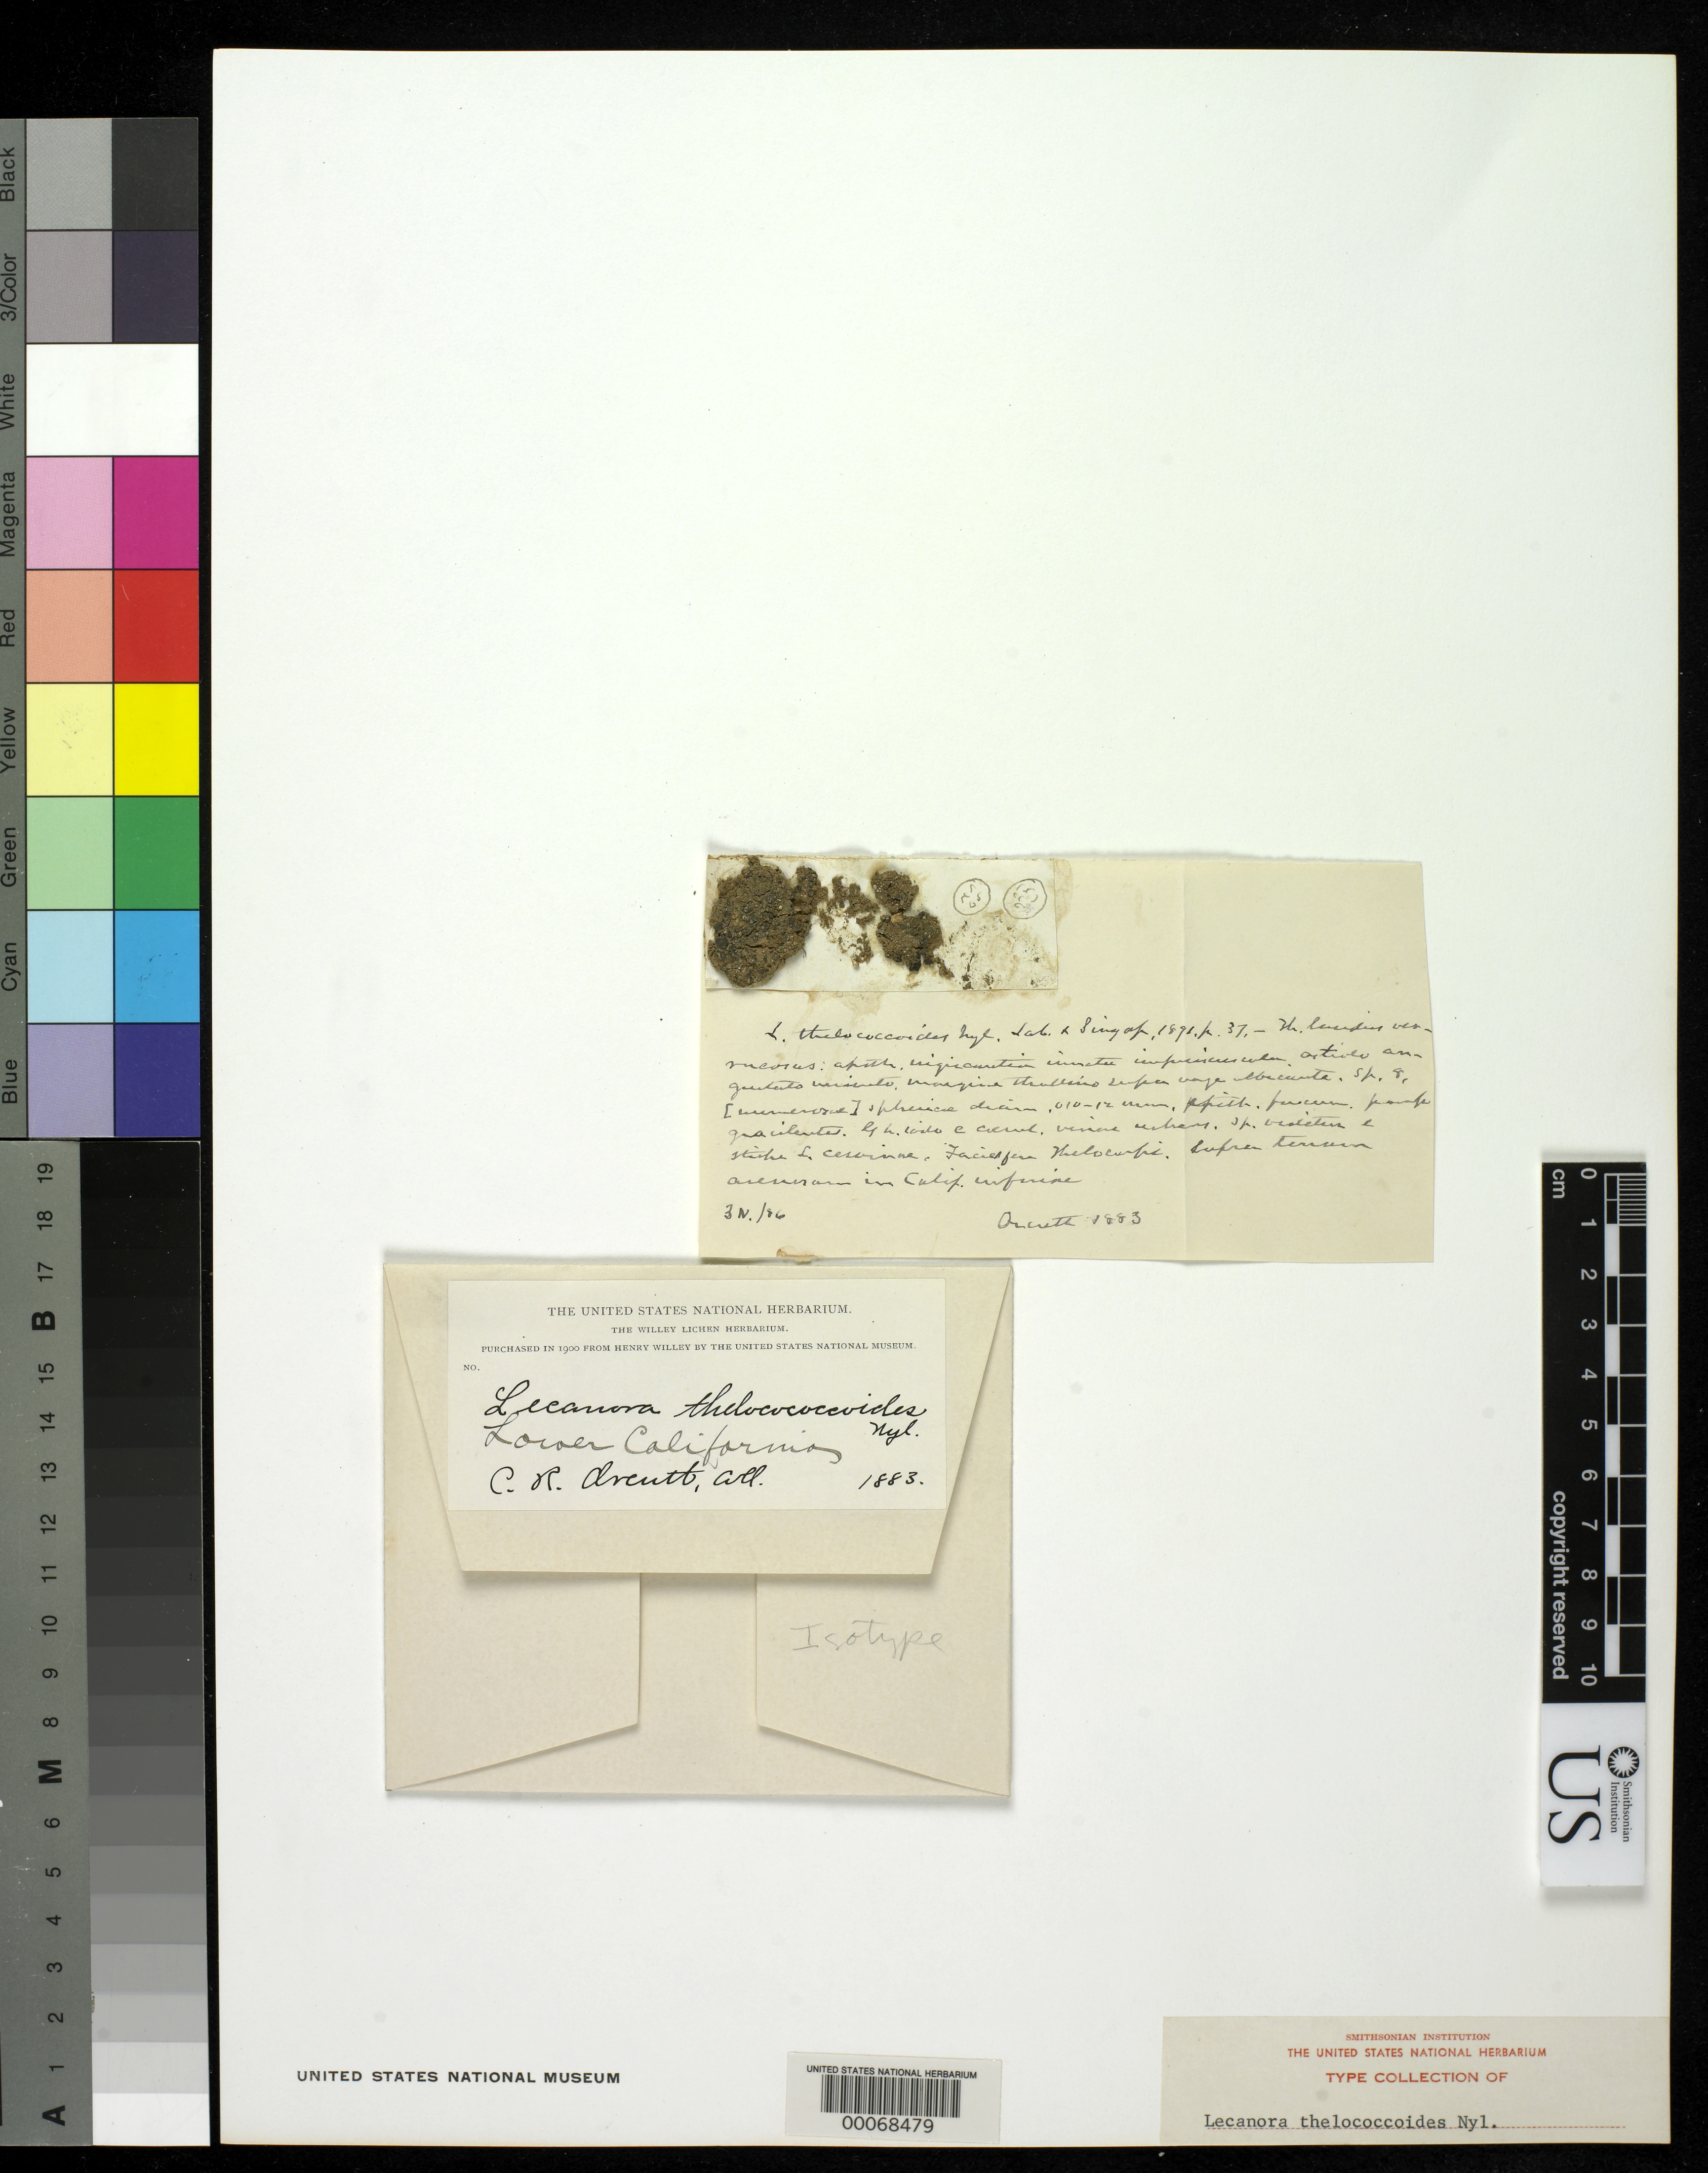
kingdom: Fungi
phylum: Ascomycota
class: Lecanoromycetes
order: Lecanorales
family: Lecanoraceae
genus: Lecanora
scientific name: Lecanora thelococcoides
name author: Nyl.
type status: Isotype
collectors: C. R. Orcutt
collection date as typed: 1883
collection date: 1883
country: Mexico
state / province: Baja California Norte / Baja California Sur